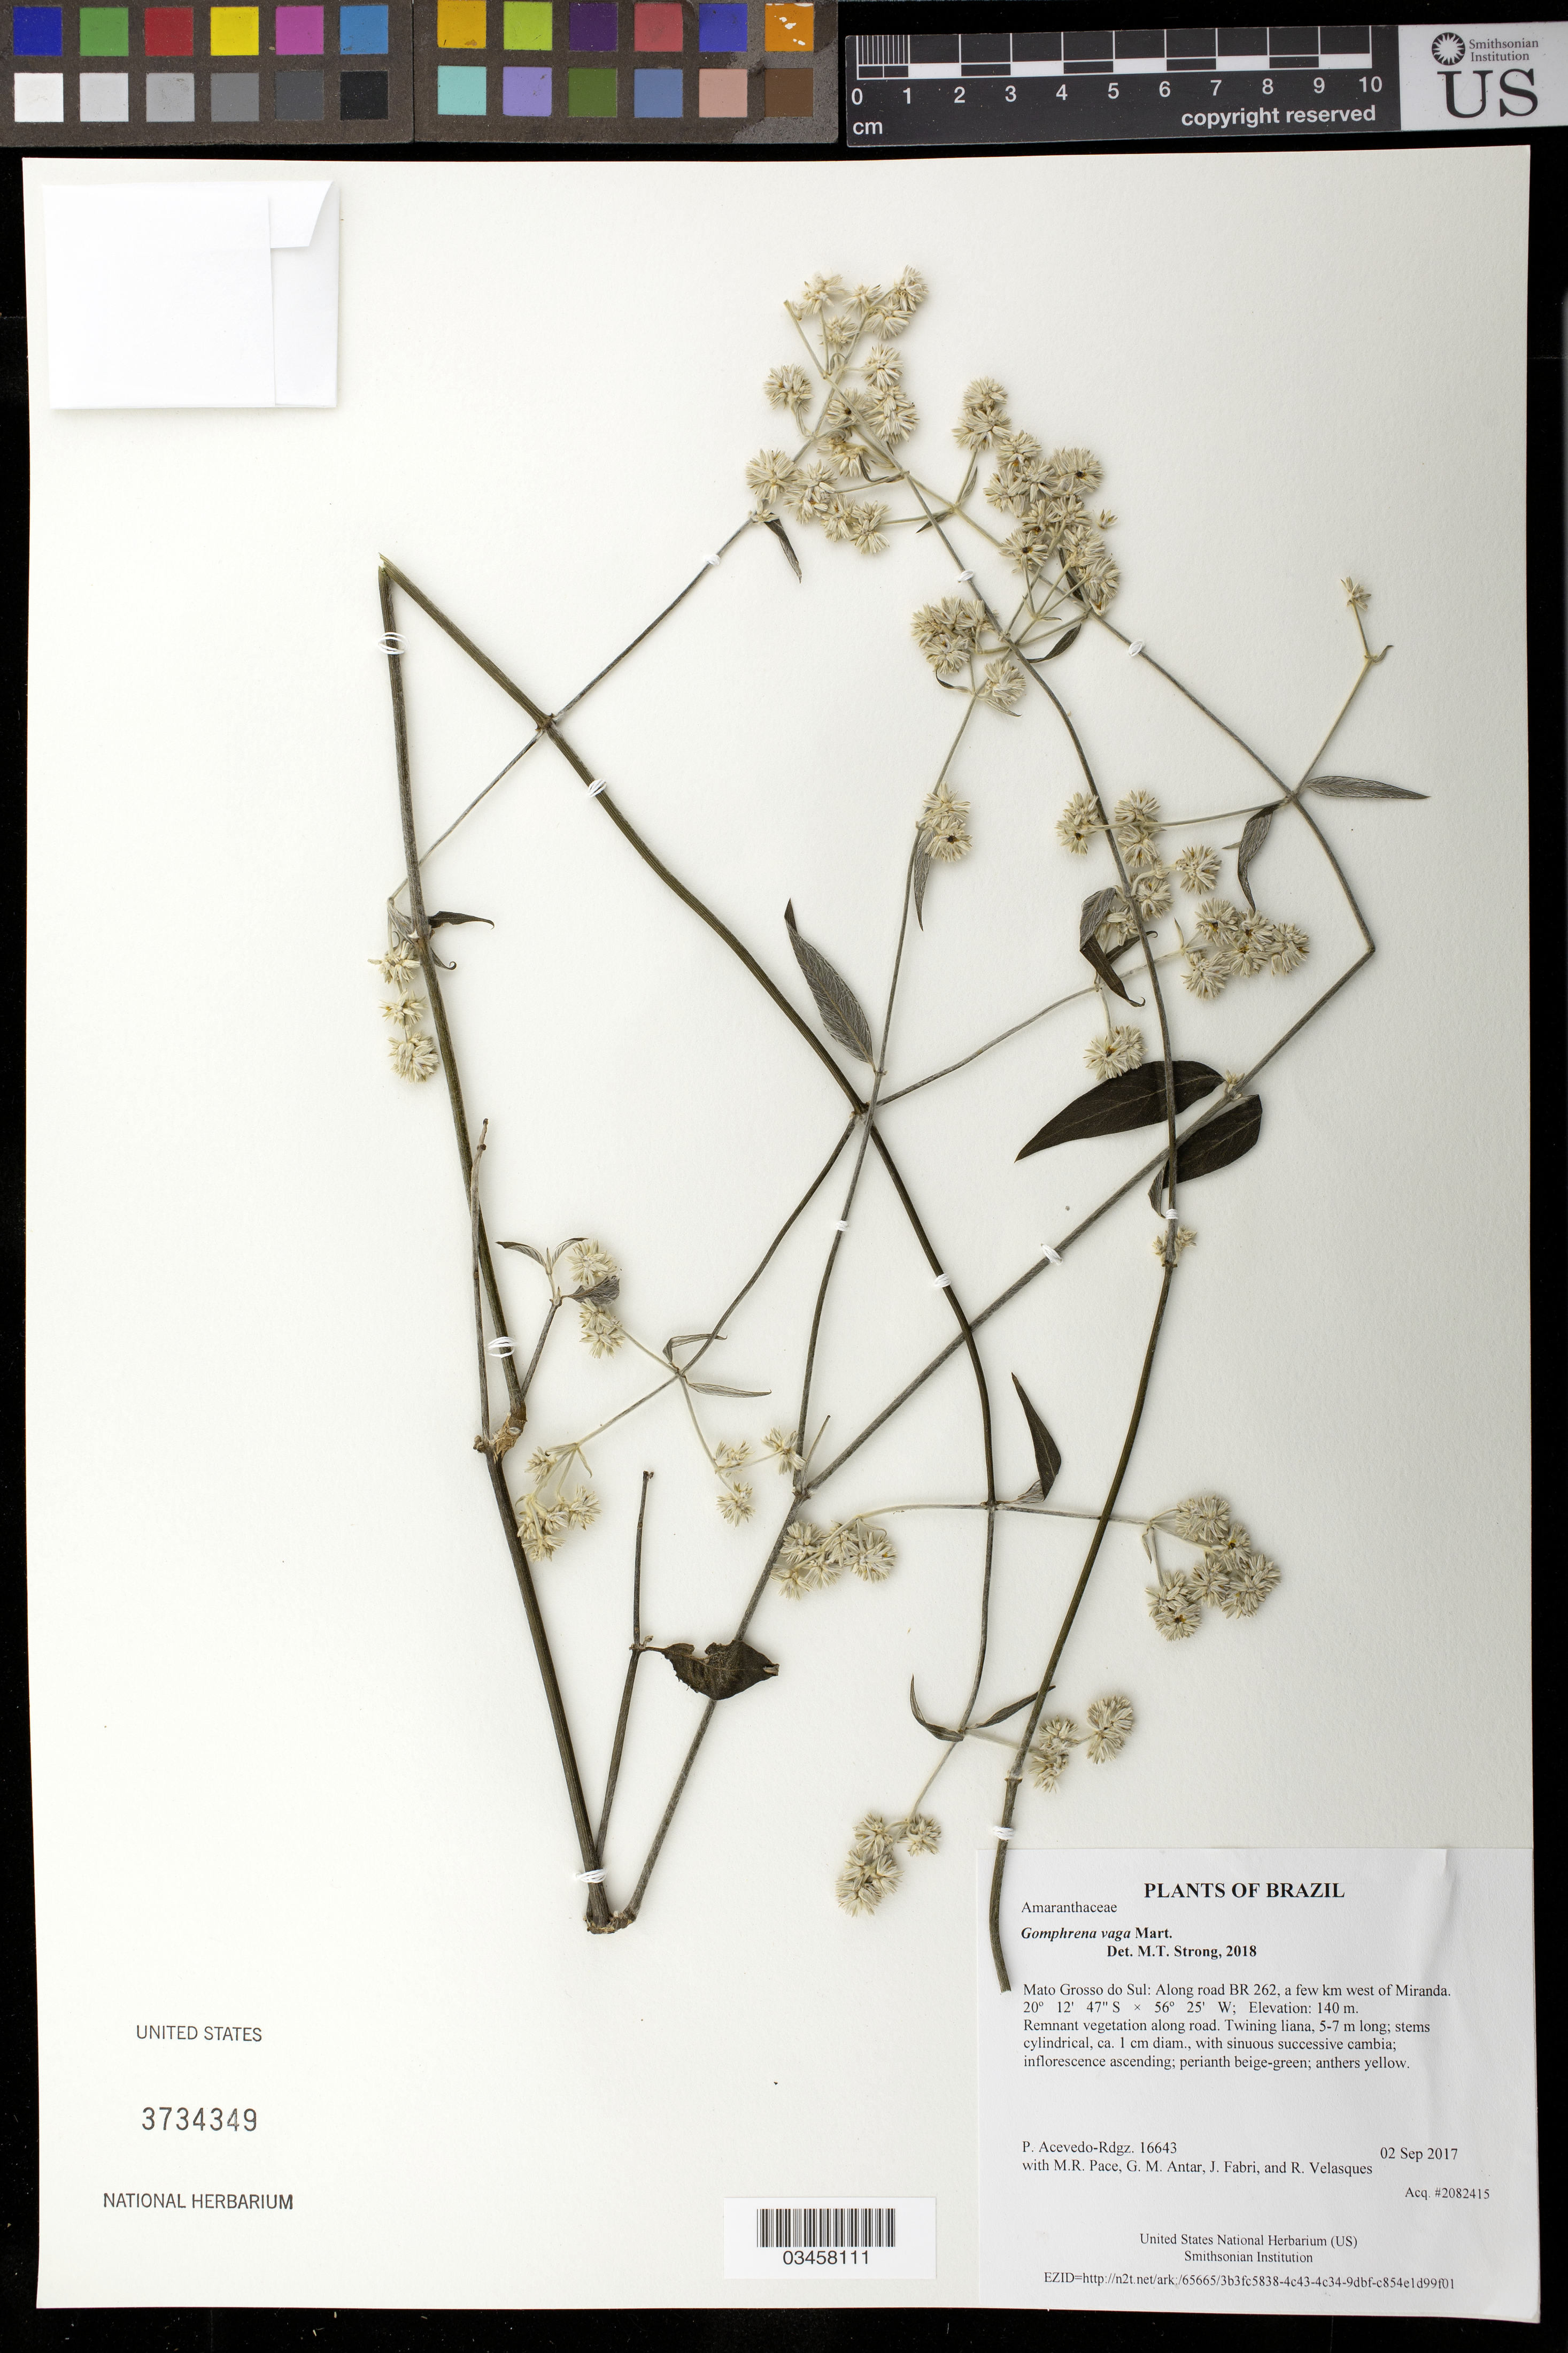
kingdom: Plantae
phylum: Tracheophyta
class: Magnoliopsida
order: Caryophyllales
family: Amaranthaceae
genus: Gomphrena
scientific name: Gomphrena vaga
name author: Mart.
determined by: Strong, Mark T., (BOT), Smithsonian Institution - National Museum of Natural History (UNITED STATES)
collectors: P. Acevedo-Rodr., M. R. Pace, G. M. Antar, J. Fabri & R. Velasques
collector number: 16643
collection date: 2017-09-02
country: Brazil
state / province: Mato Grosso do Sul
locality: Along road BR 262, a few km west of Miranda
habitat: Remnant vegetation along road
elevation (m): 140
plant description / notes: US, NY, K, MO, RB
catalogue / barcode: US 3734349